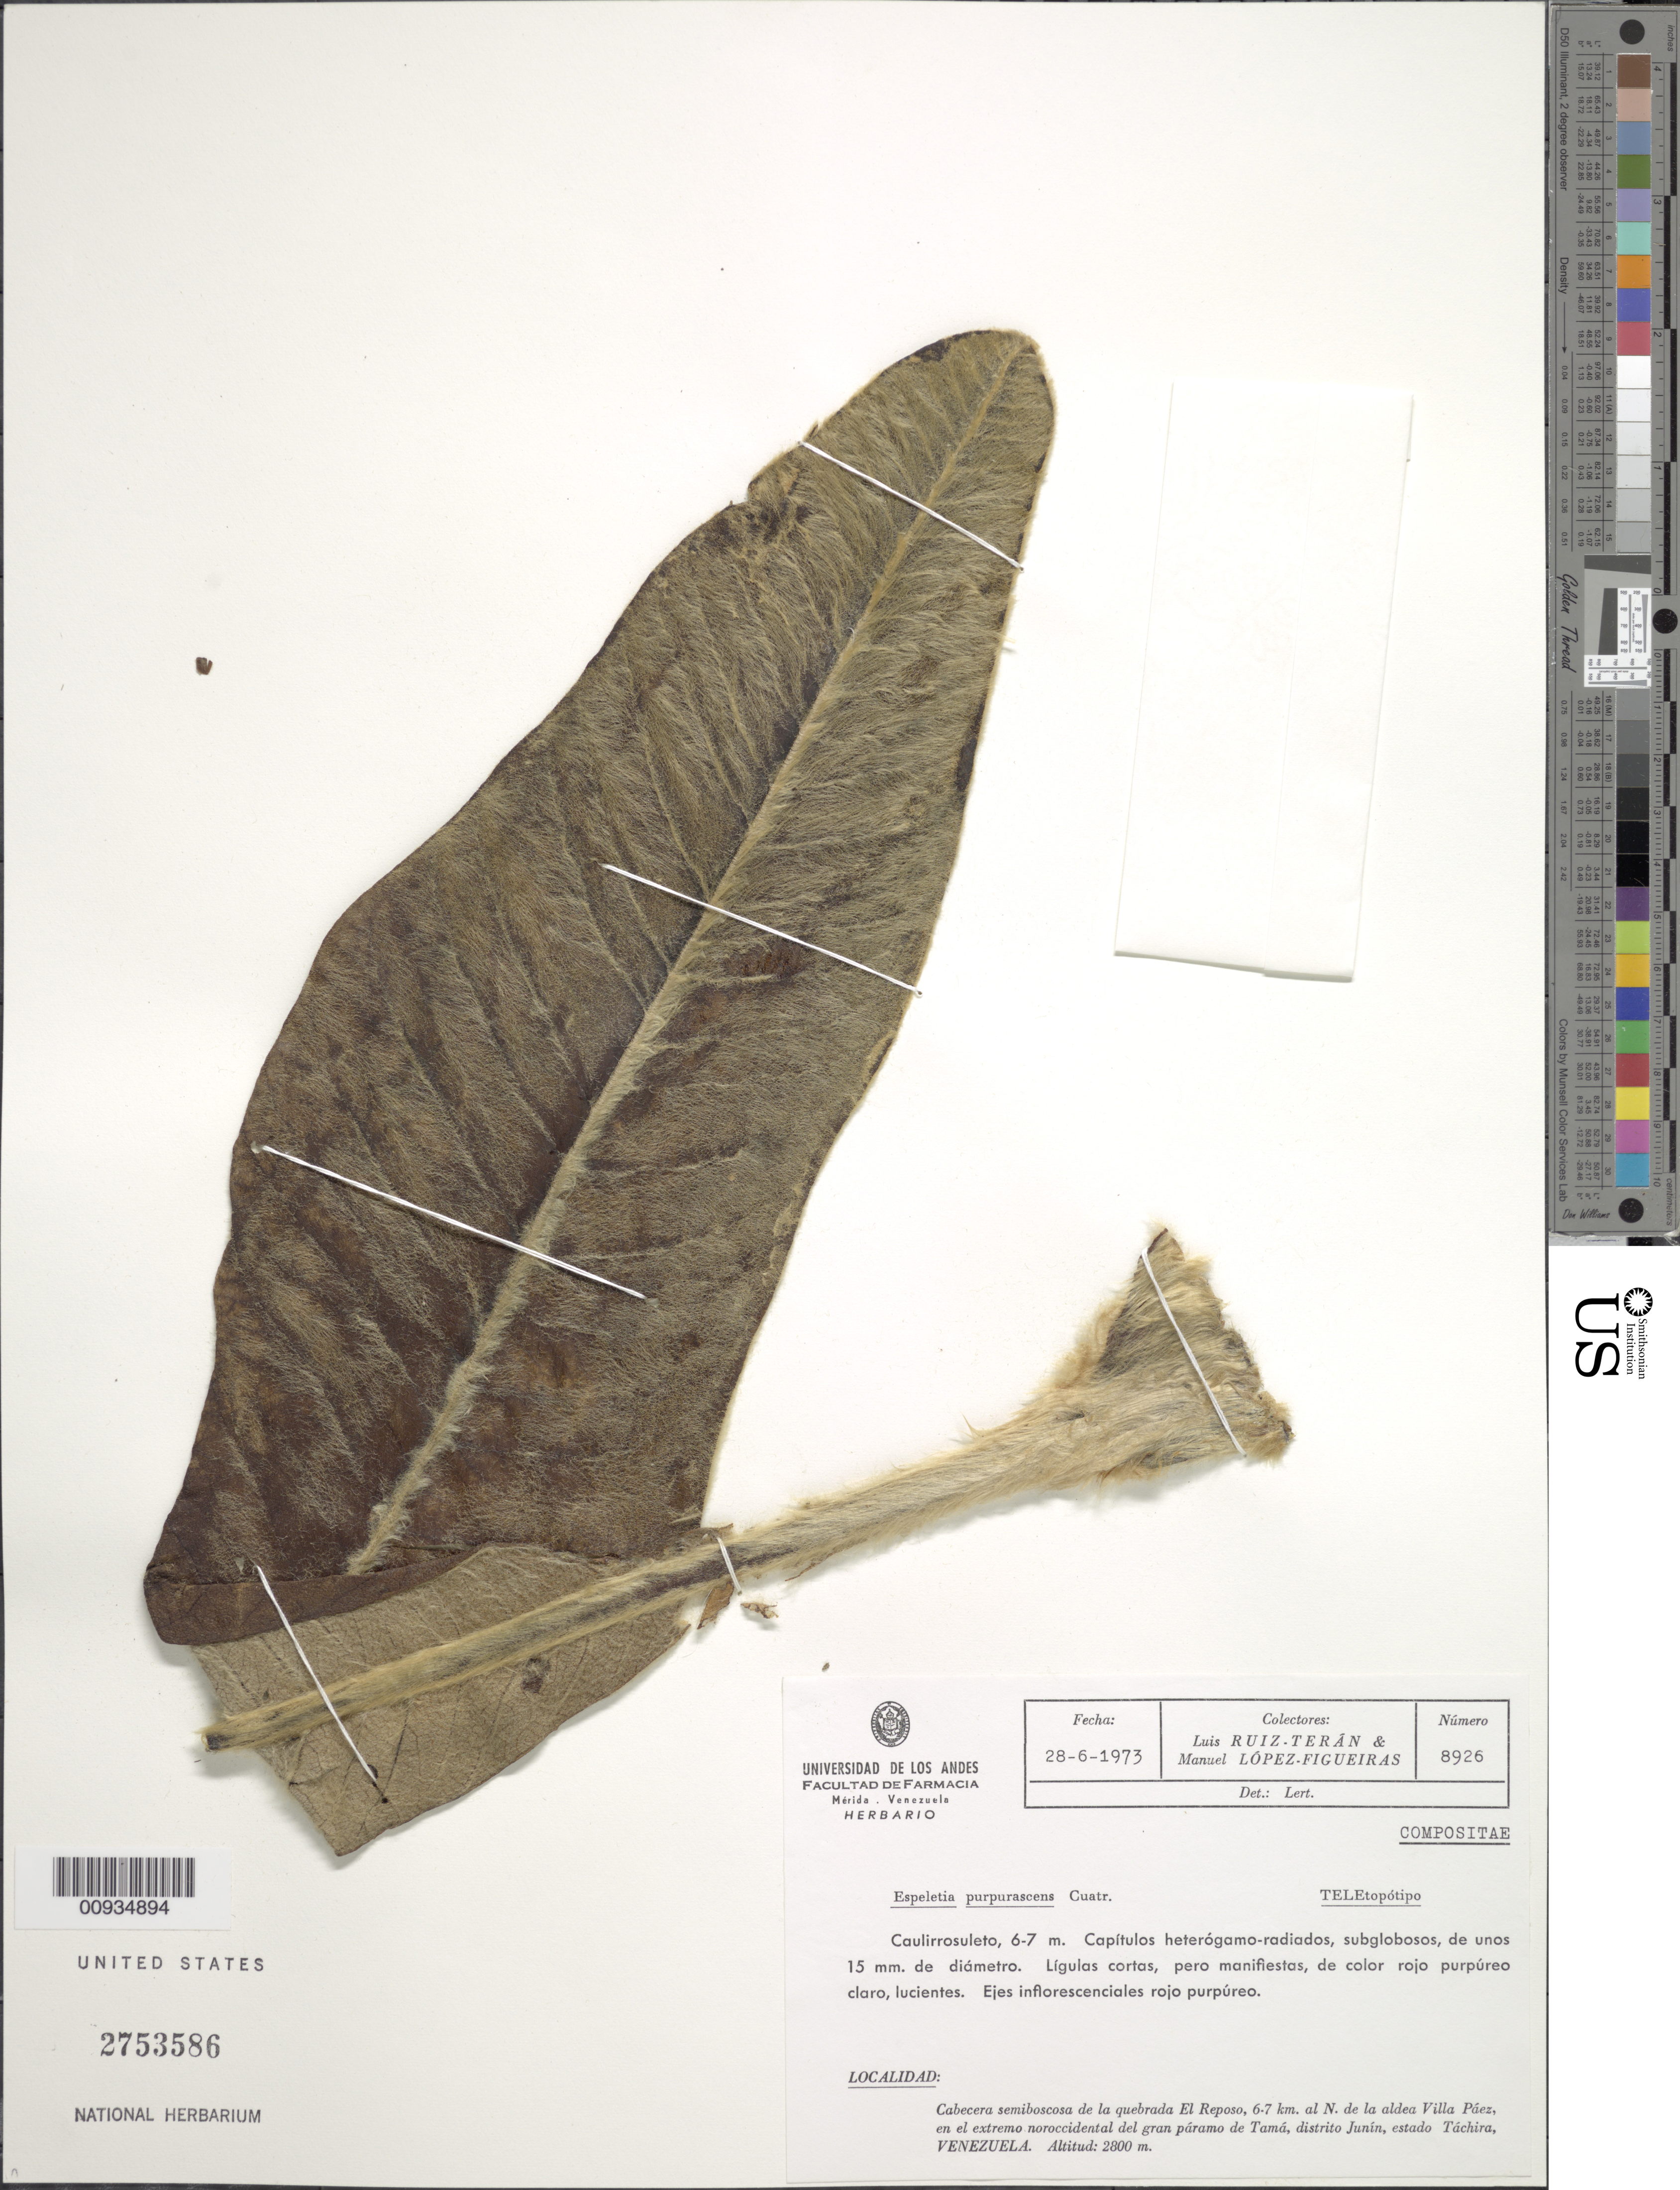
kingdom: Plantae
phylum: Tracheophyta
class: Magnoliopsida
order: Asterales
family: Asteraceae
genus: Espeletiopsis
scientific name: Espeletiopsis purpurascens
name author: (Cuatrec.) Cuatrec.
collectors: L. Teran & M. López Figueiras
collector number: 8926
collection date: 1973-06-28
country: Venezuela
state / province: Tachira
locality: Cabeceras semiboscosa de la quebrada El Reposo, 6-7 km al N de la aldea Villa Paez, en el extremo noroccidental del gran paramo de Tama, Distrito Junin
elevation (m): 2800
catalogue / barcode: US 2753586